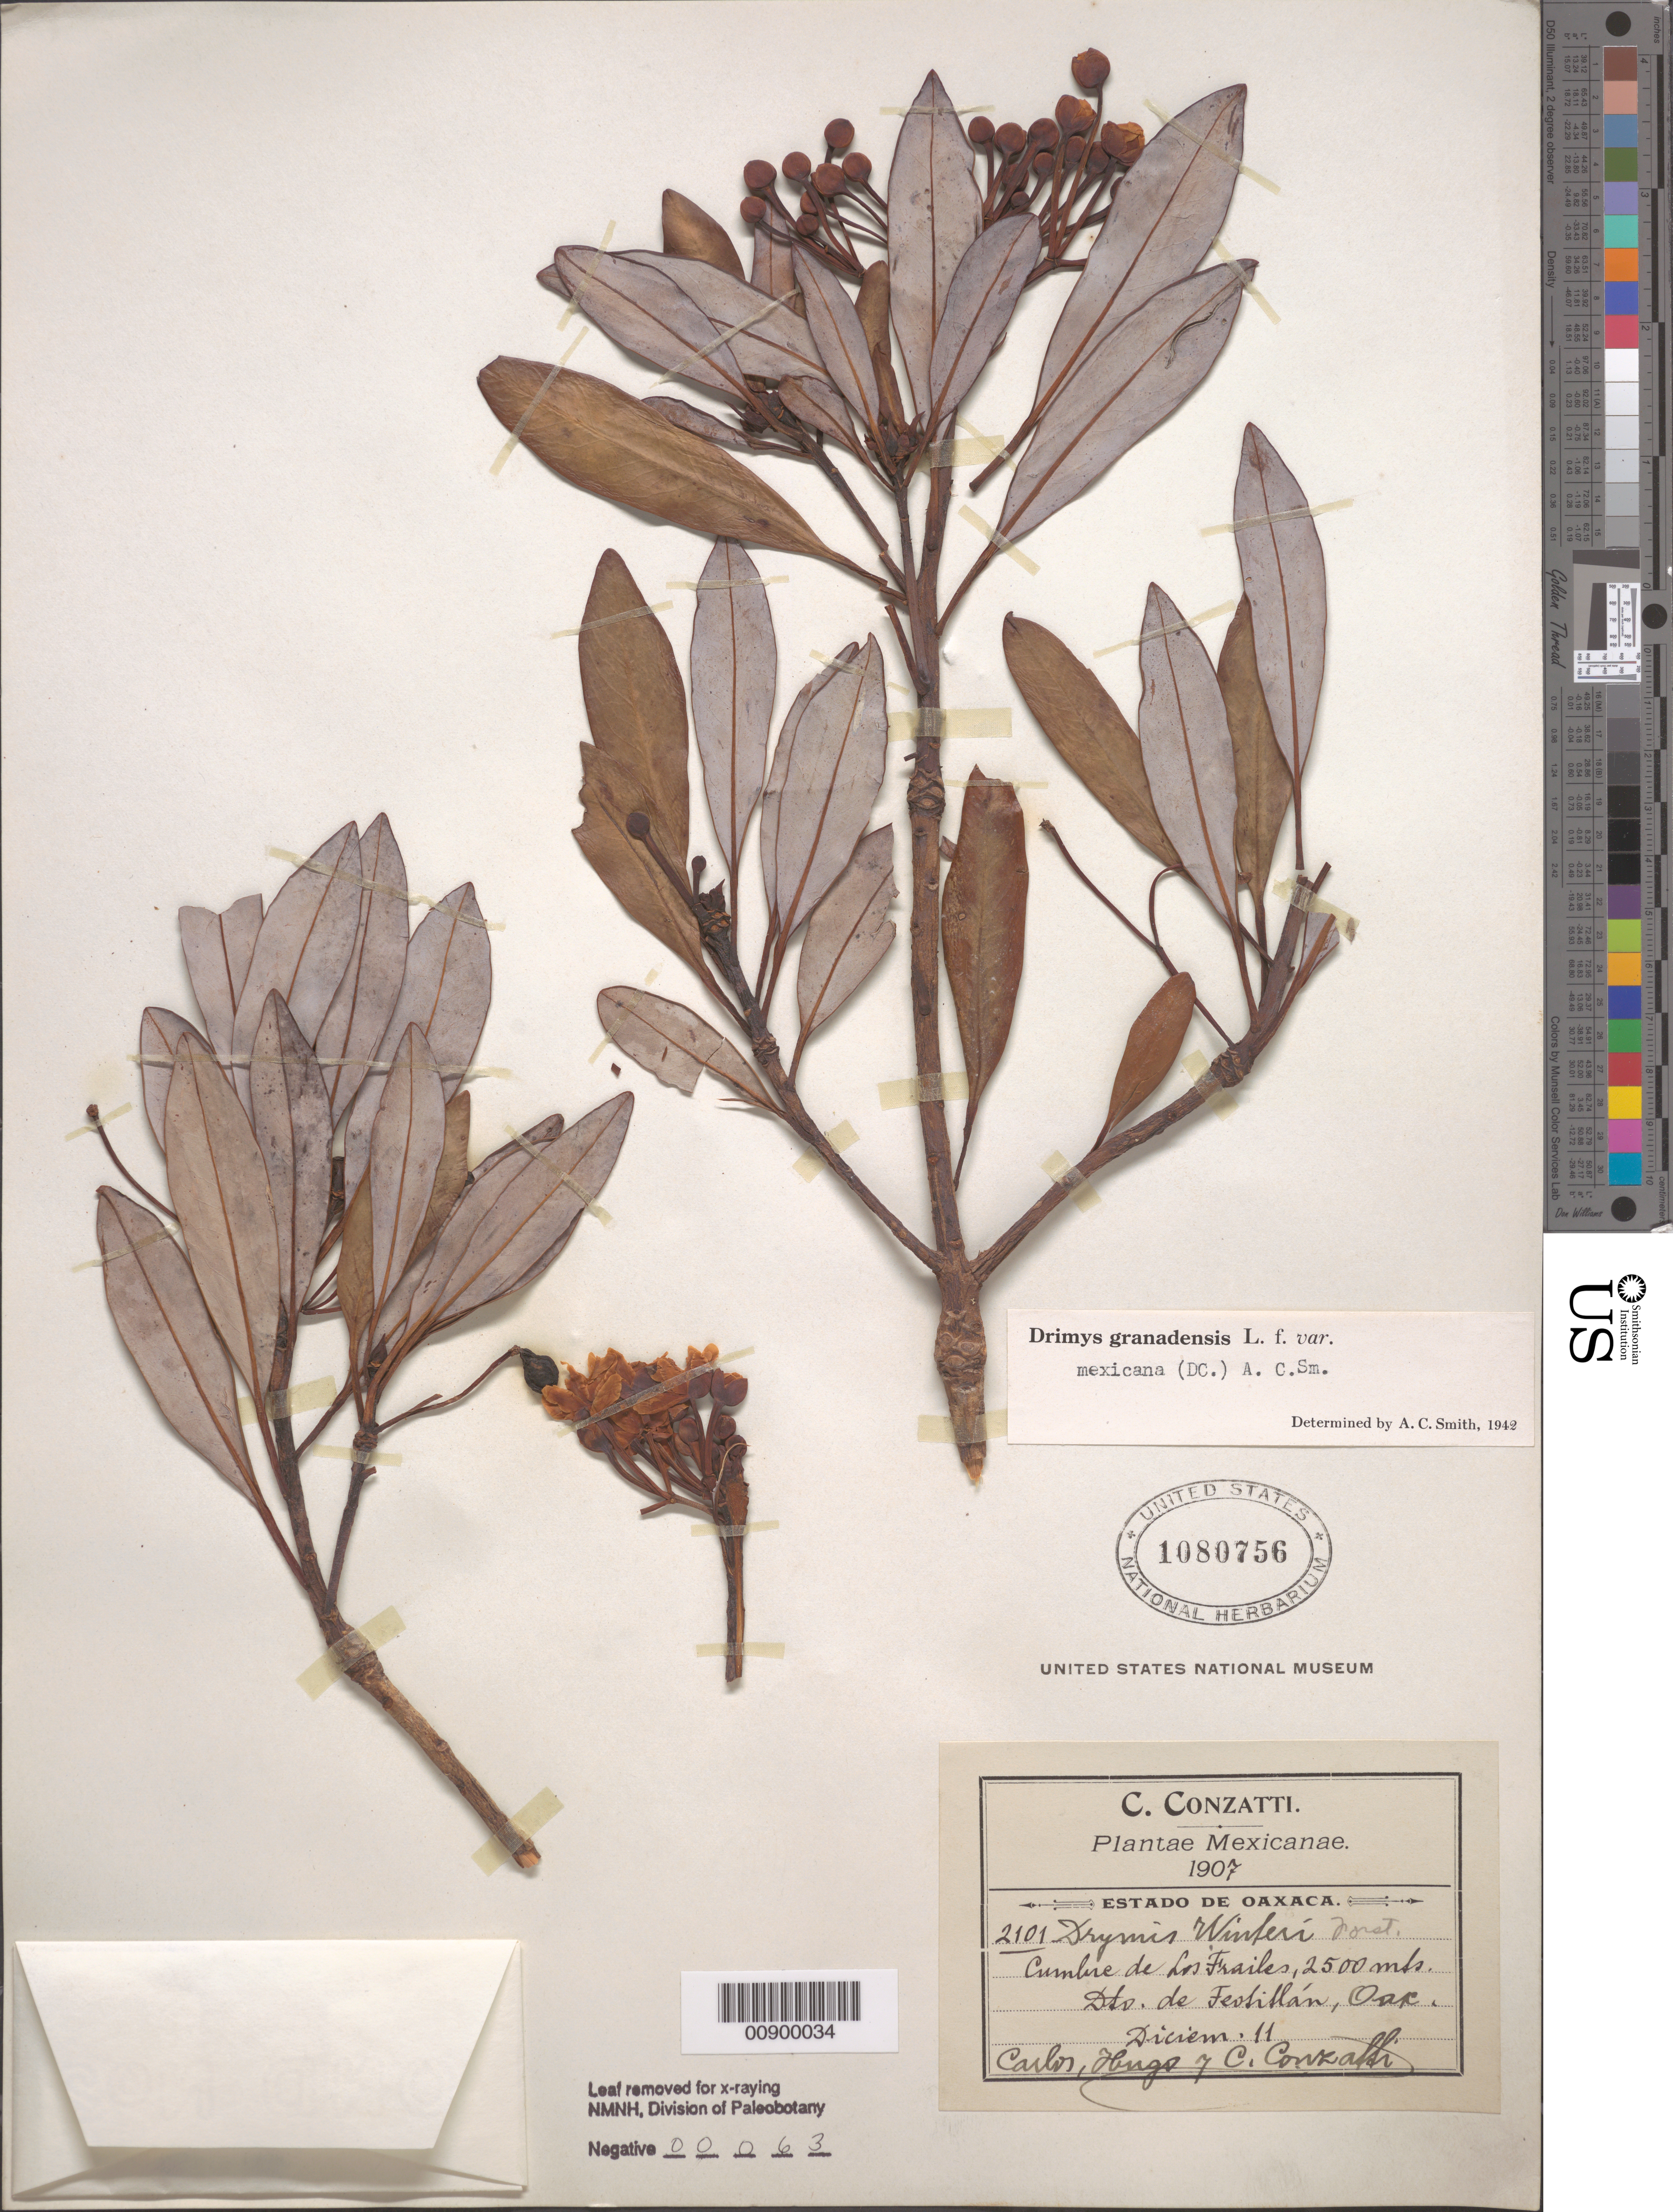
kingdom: Plantae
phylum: Tracheophyta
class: Magnoliopsida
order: Canellales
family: Winteraceae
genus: Drimys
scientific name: Drimys granadensis var. mexicana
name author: L. f.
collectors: C. Conzatti, C. Conzatti & H. Conzatti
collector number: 2101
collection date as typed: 11 Dec 1907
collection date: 1907-12-11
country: Mexico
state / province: Oaxaca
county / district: Teotitlán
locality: Cumbre de Los Frailes, Dto. de Teotitlán, Oaxaca.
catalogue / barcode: US 1080756